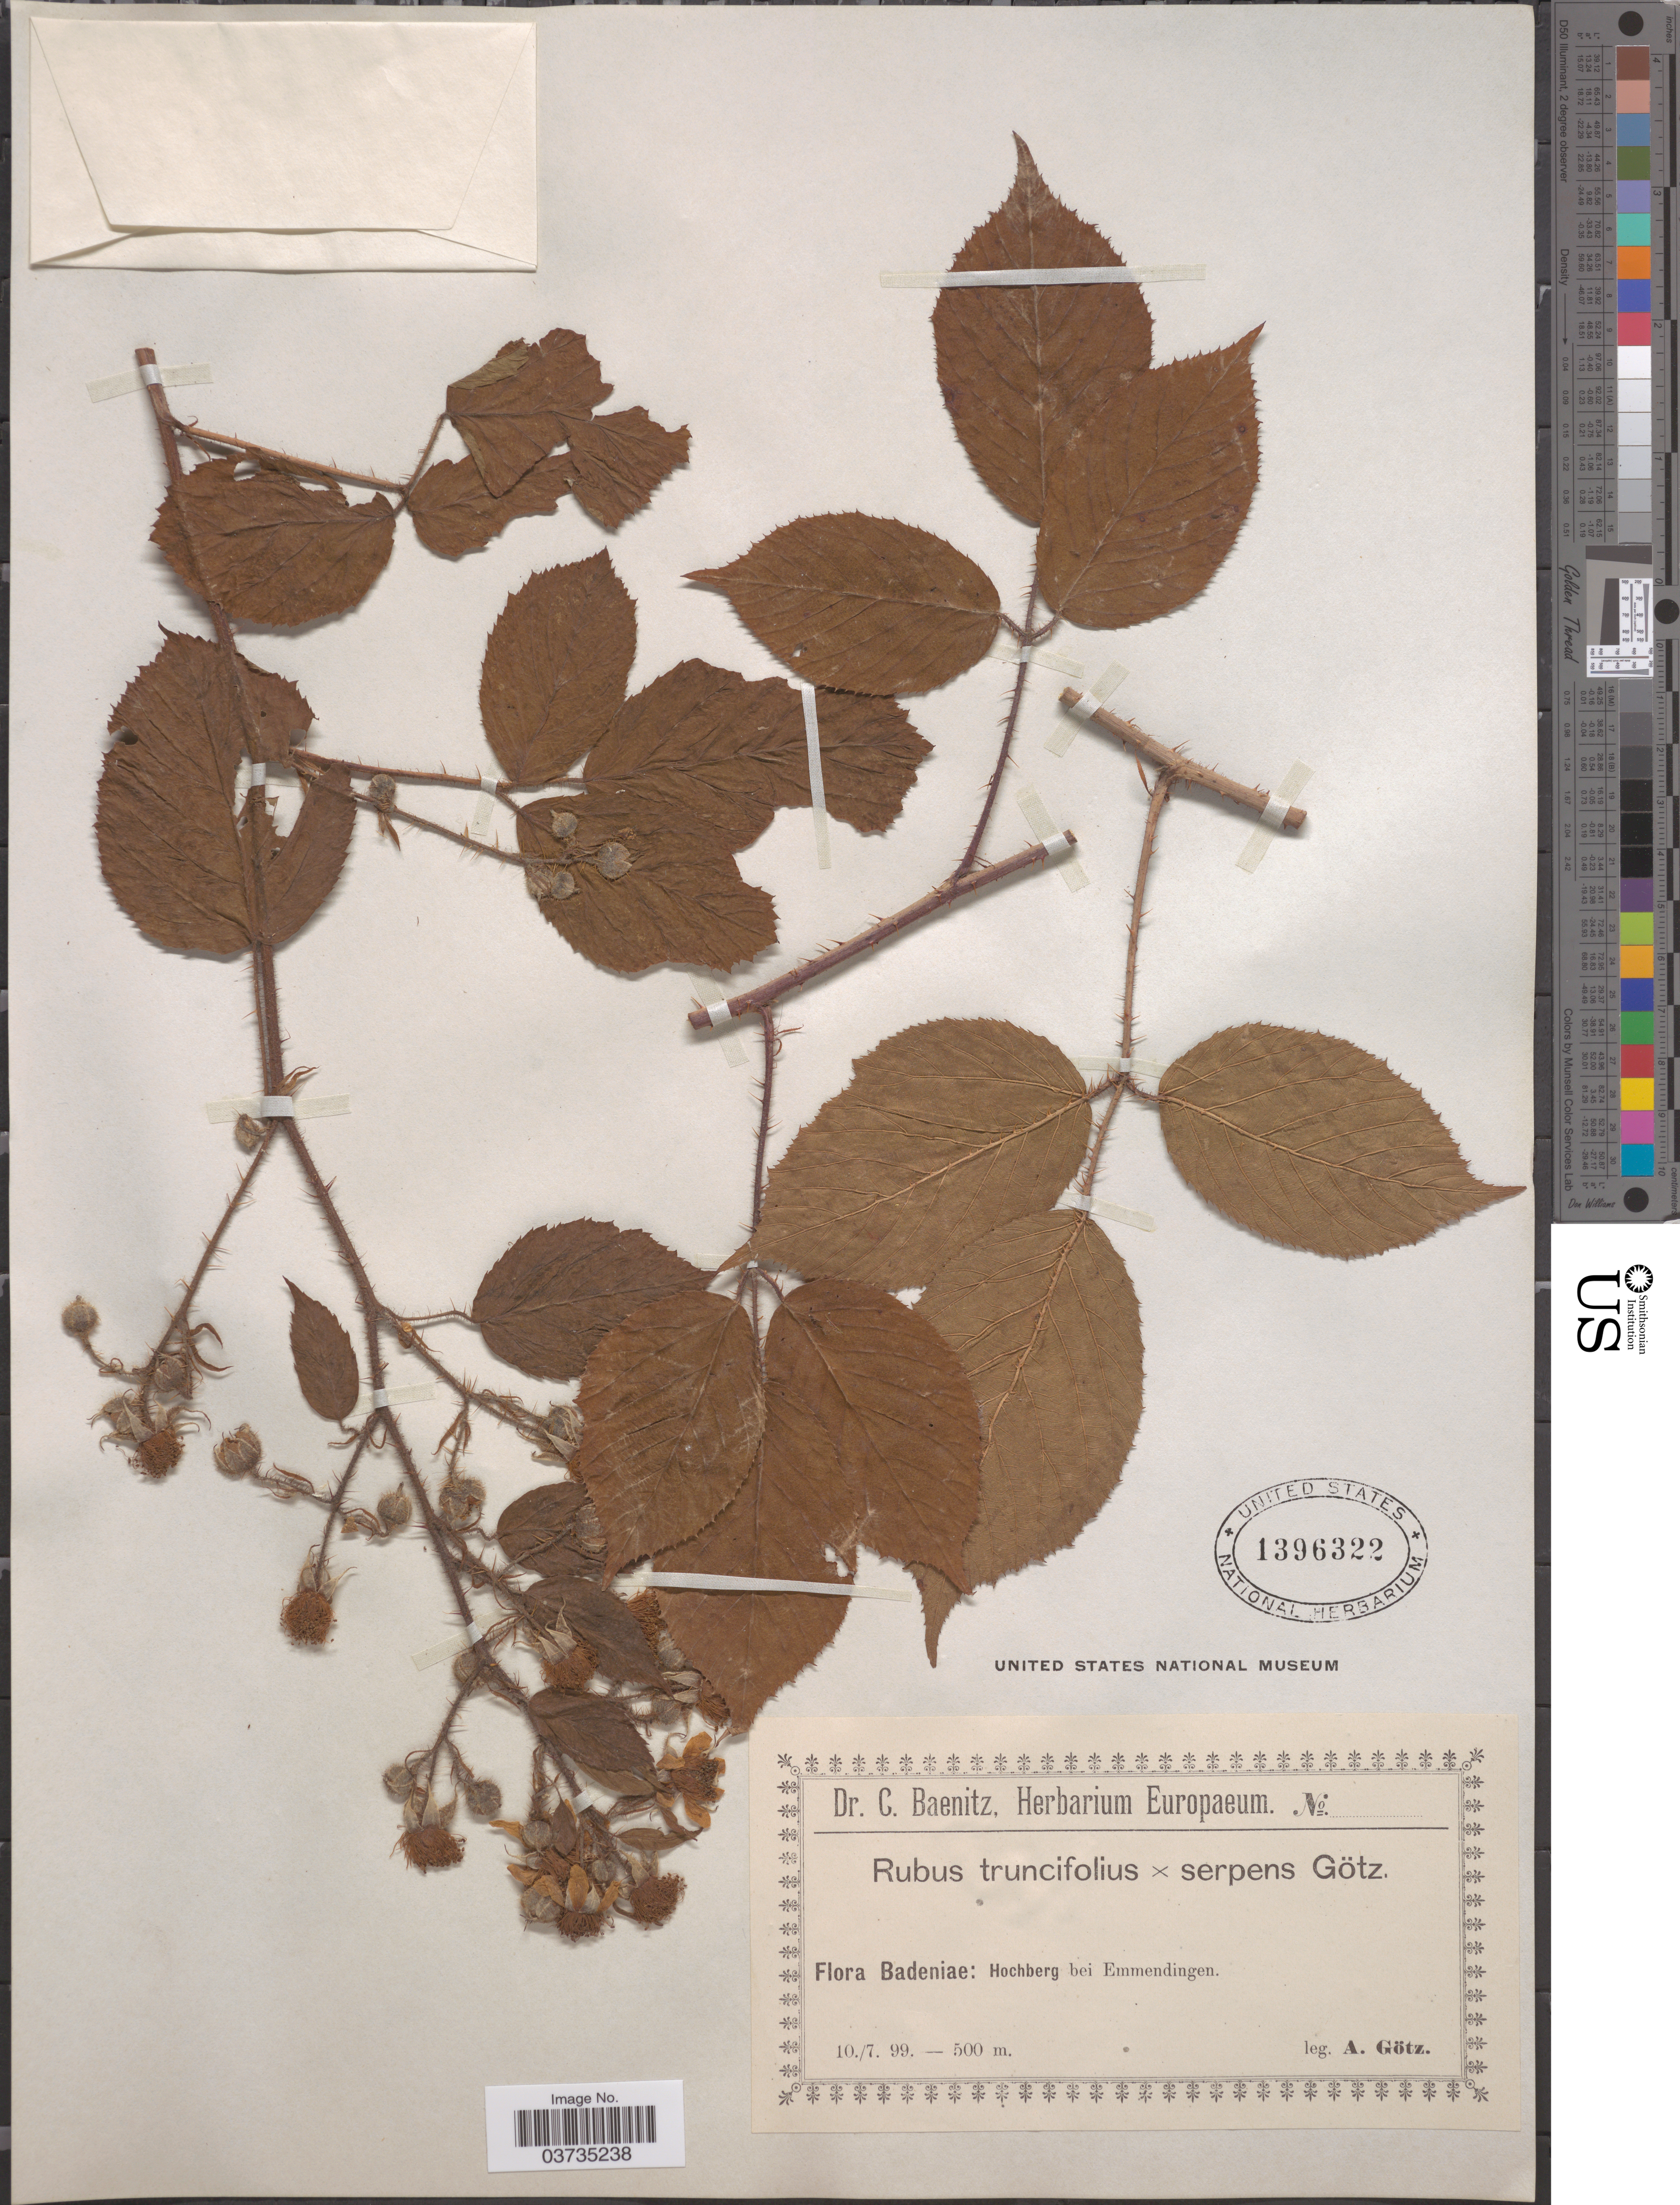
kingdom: Plantae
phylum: Tracheophyta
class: Magnoliopsida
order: Rosales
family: Rosaceae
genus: Rubus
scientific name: Rubus truncifolius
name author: P.J. Müll. & Lefèvre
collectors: A. Götz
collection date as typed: Transcribed d/m/y: 10/7/99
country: Germany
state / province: Baden-Württemberg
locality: Badeniae: Hochberg bei Emmendingen.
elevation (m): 500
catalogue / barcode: US 1396322